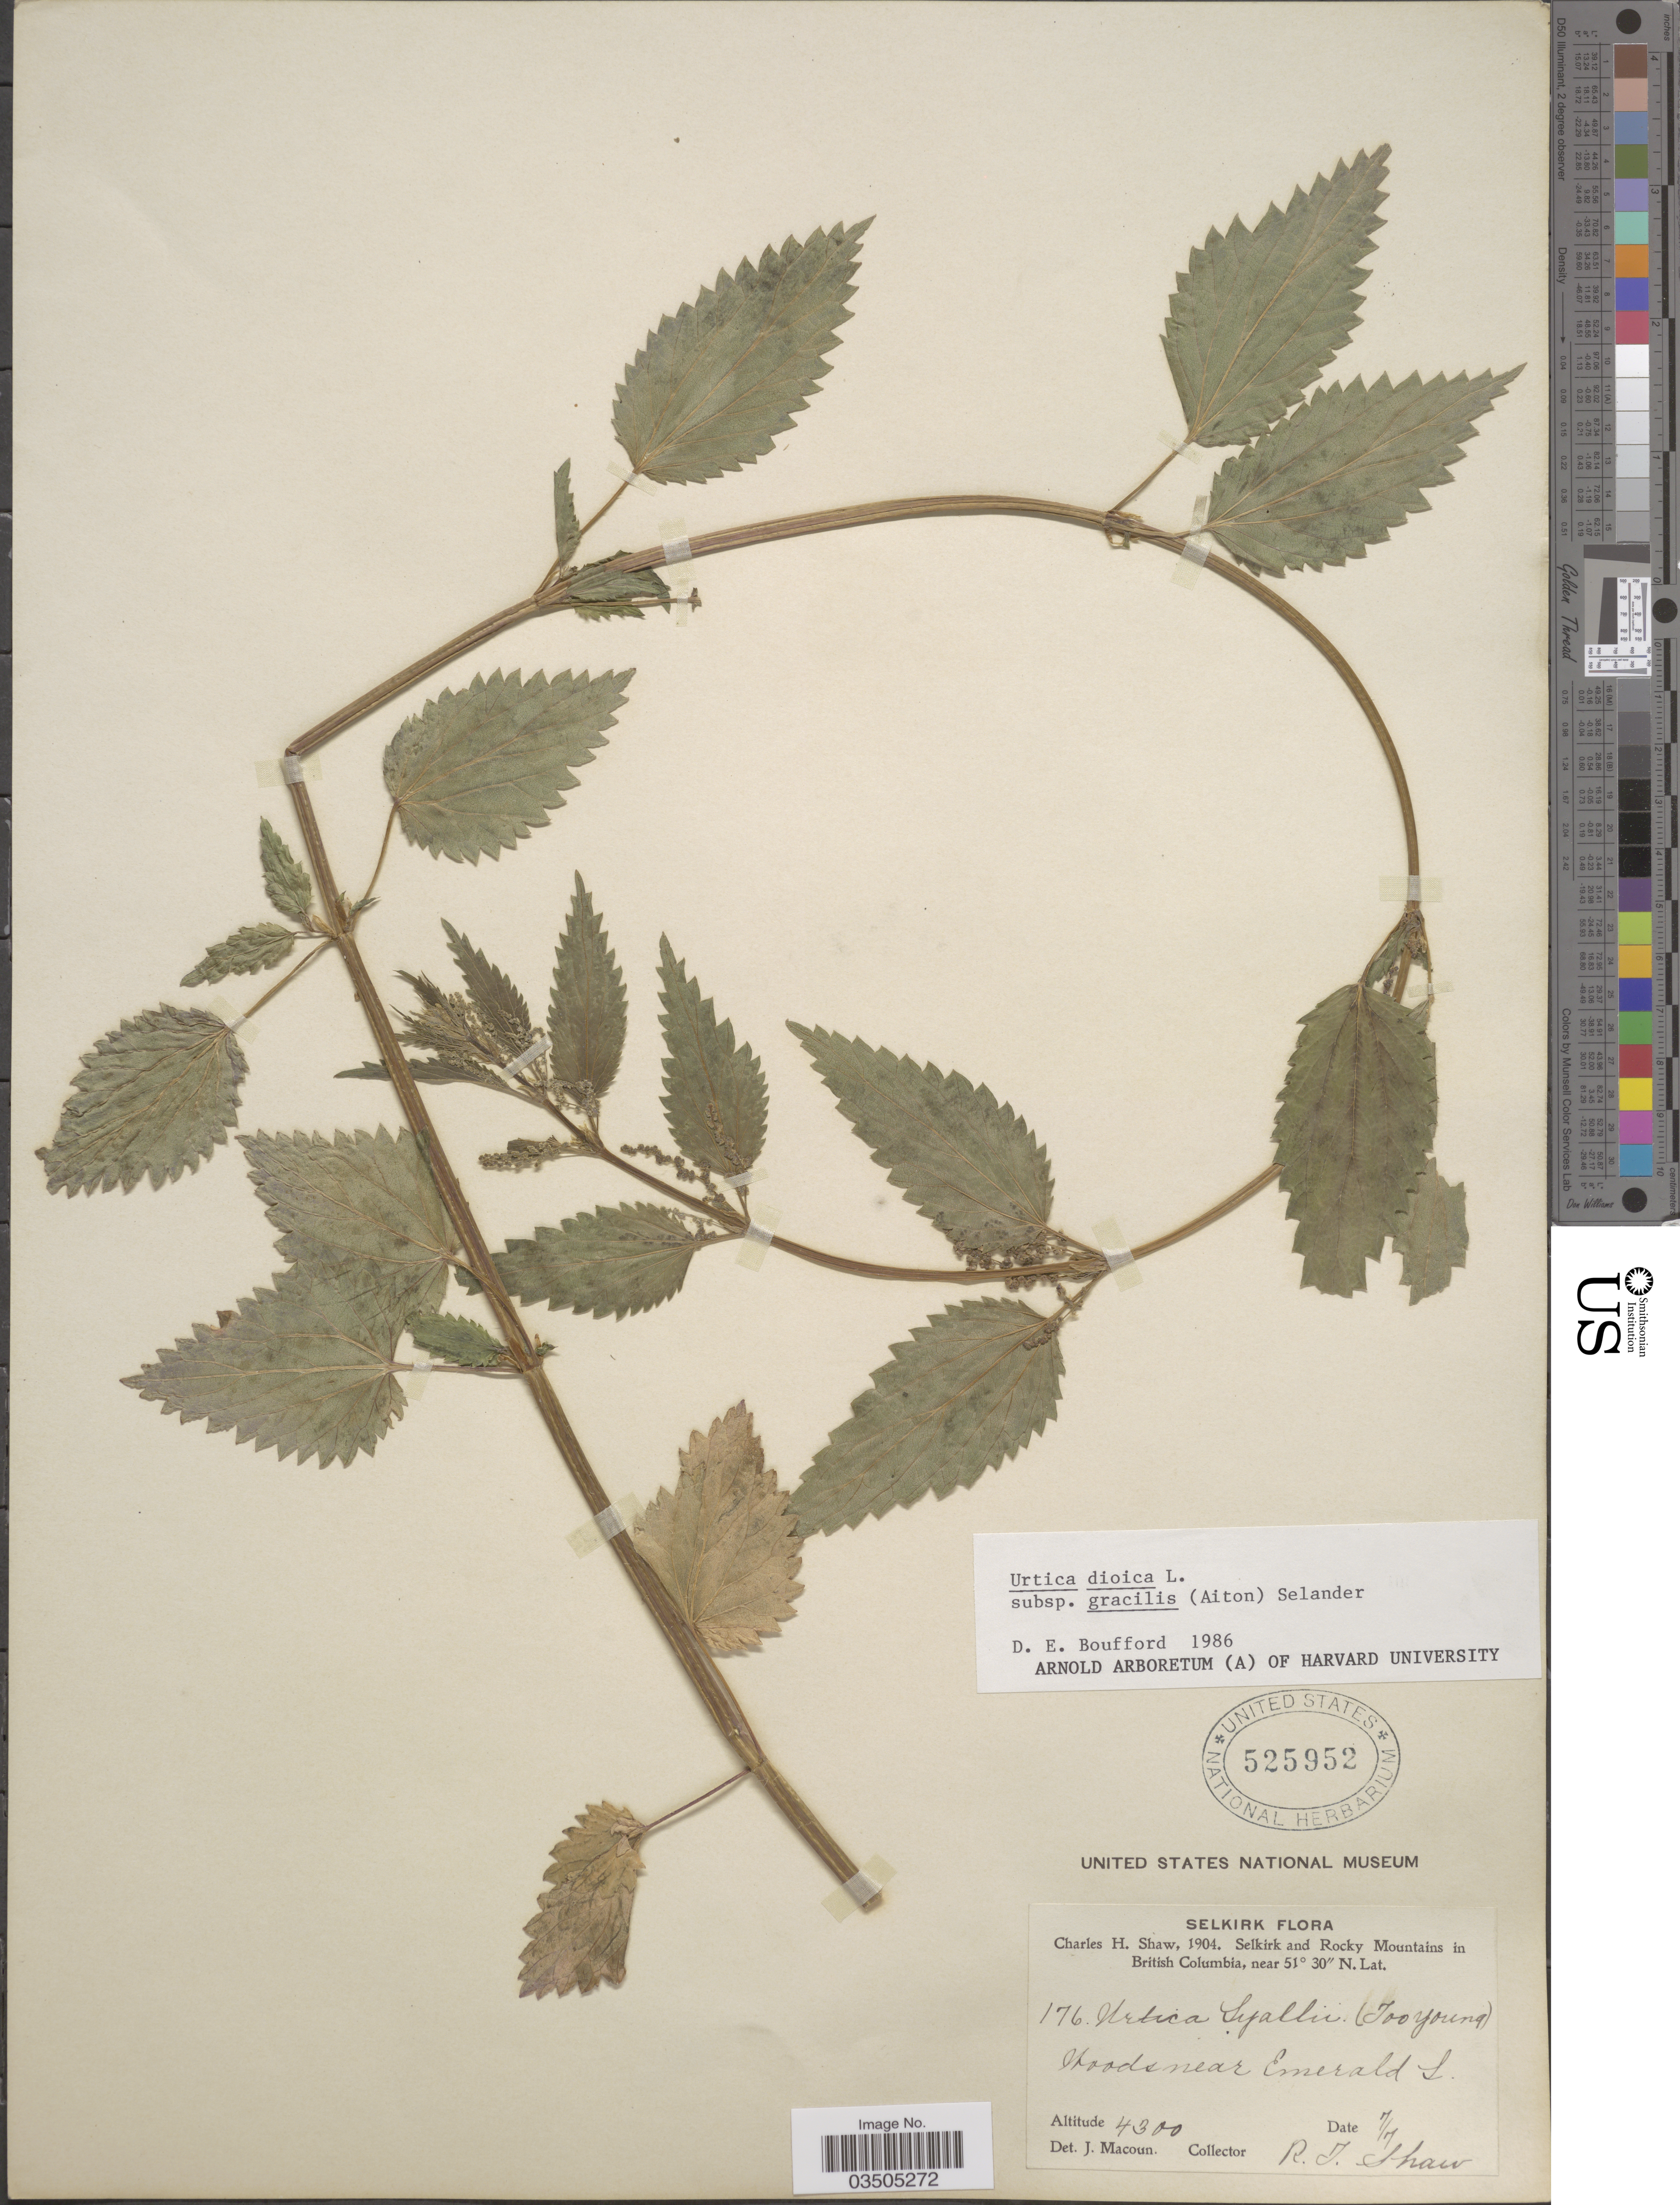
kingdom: Plantae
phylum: Tracheophyta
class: Magnoliopsida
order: Rosales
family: Urticaceae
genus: Urtica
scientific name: Urtica dioica subsp. gracilis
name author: L.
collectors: R. J. Shaw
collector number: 176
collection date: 1904-07-07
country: Canada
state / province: British Columbia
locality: Selkirk. Selkirk and Rocky Mountains. Woods near Emerald L.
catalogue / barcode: US 525952